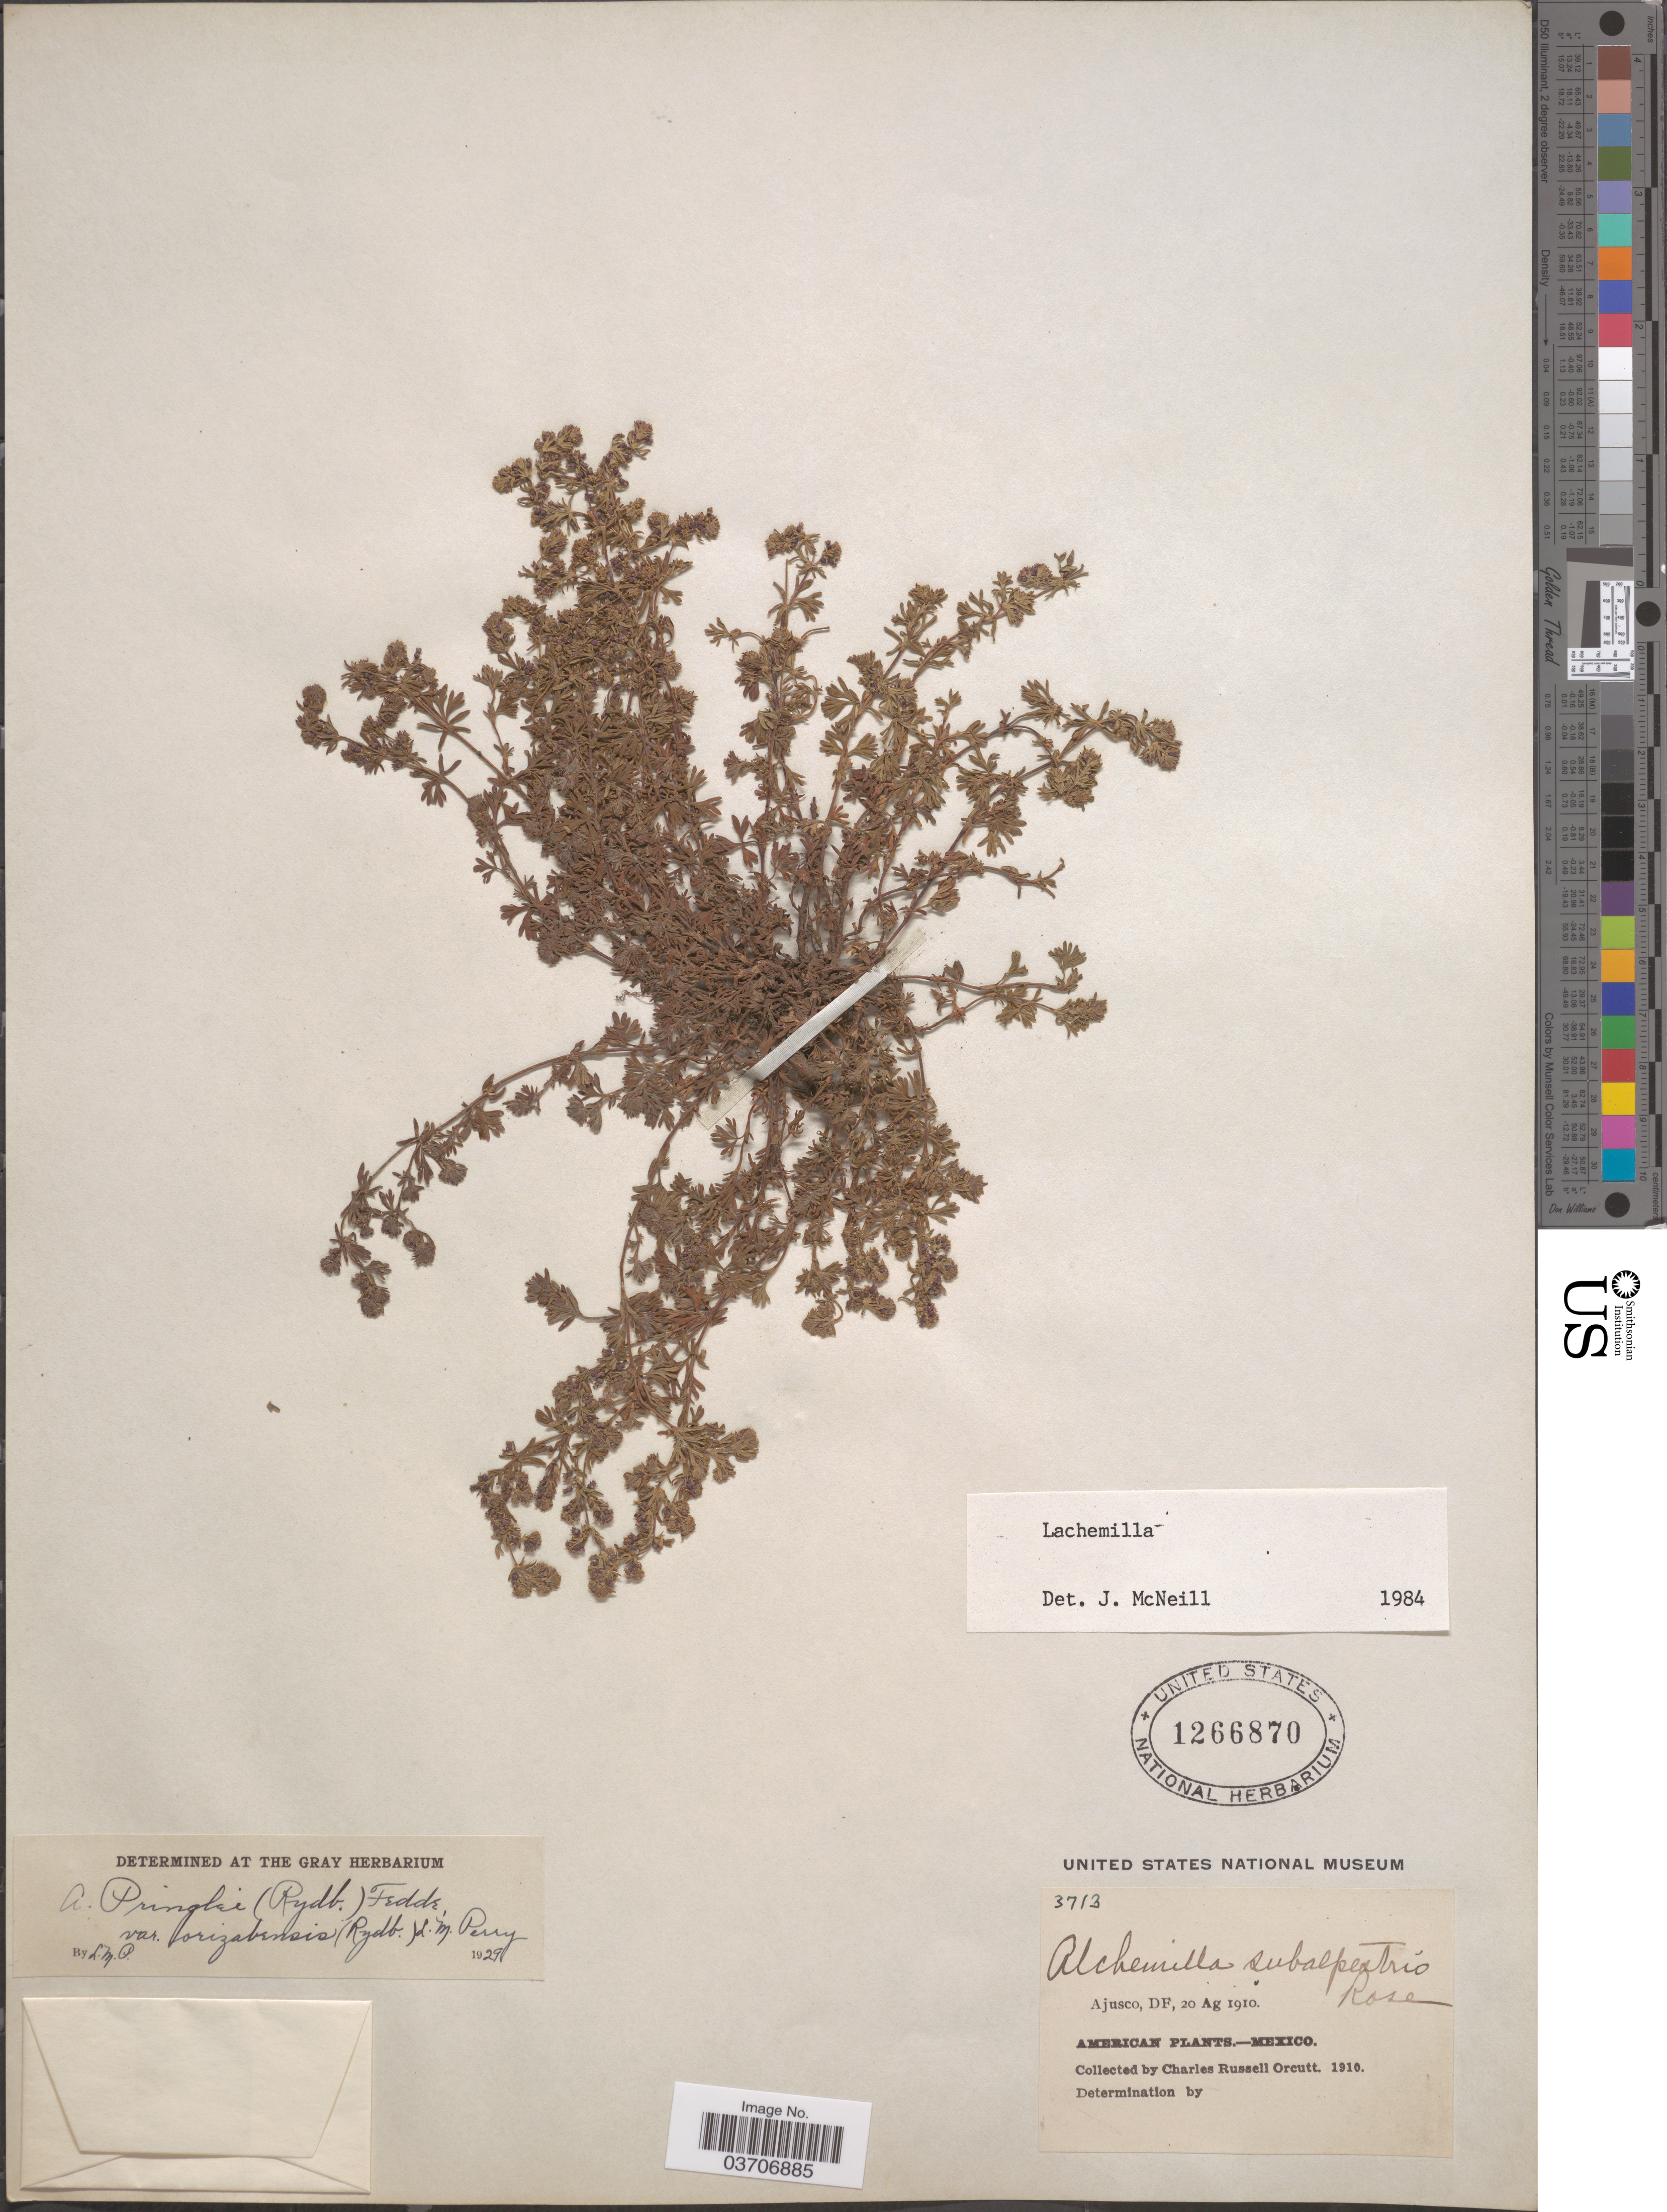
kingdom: Plantae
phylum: Tracheophyta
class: Magnoliopsida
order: Rosales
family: Rosaceae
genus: Lachemilla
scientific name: Lachemilla sp.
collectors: C. R. Orcutt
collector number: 3713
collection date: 1910-08-20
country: Mexico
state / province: Distrito Federal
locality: Ajusco.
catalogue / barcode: US 1266870